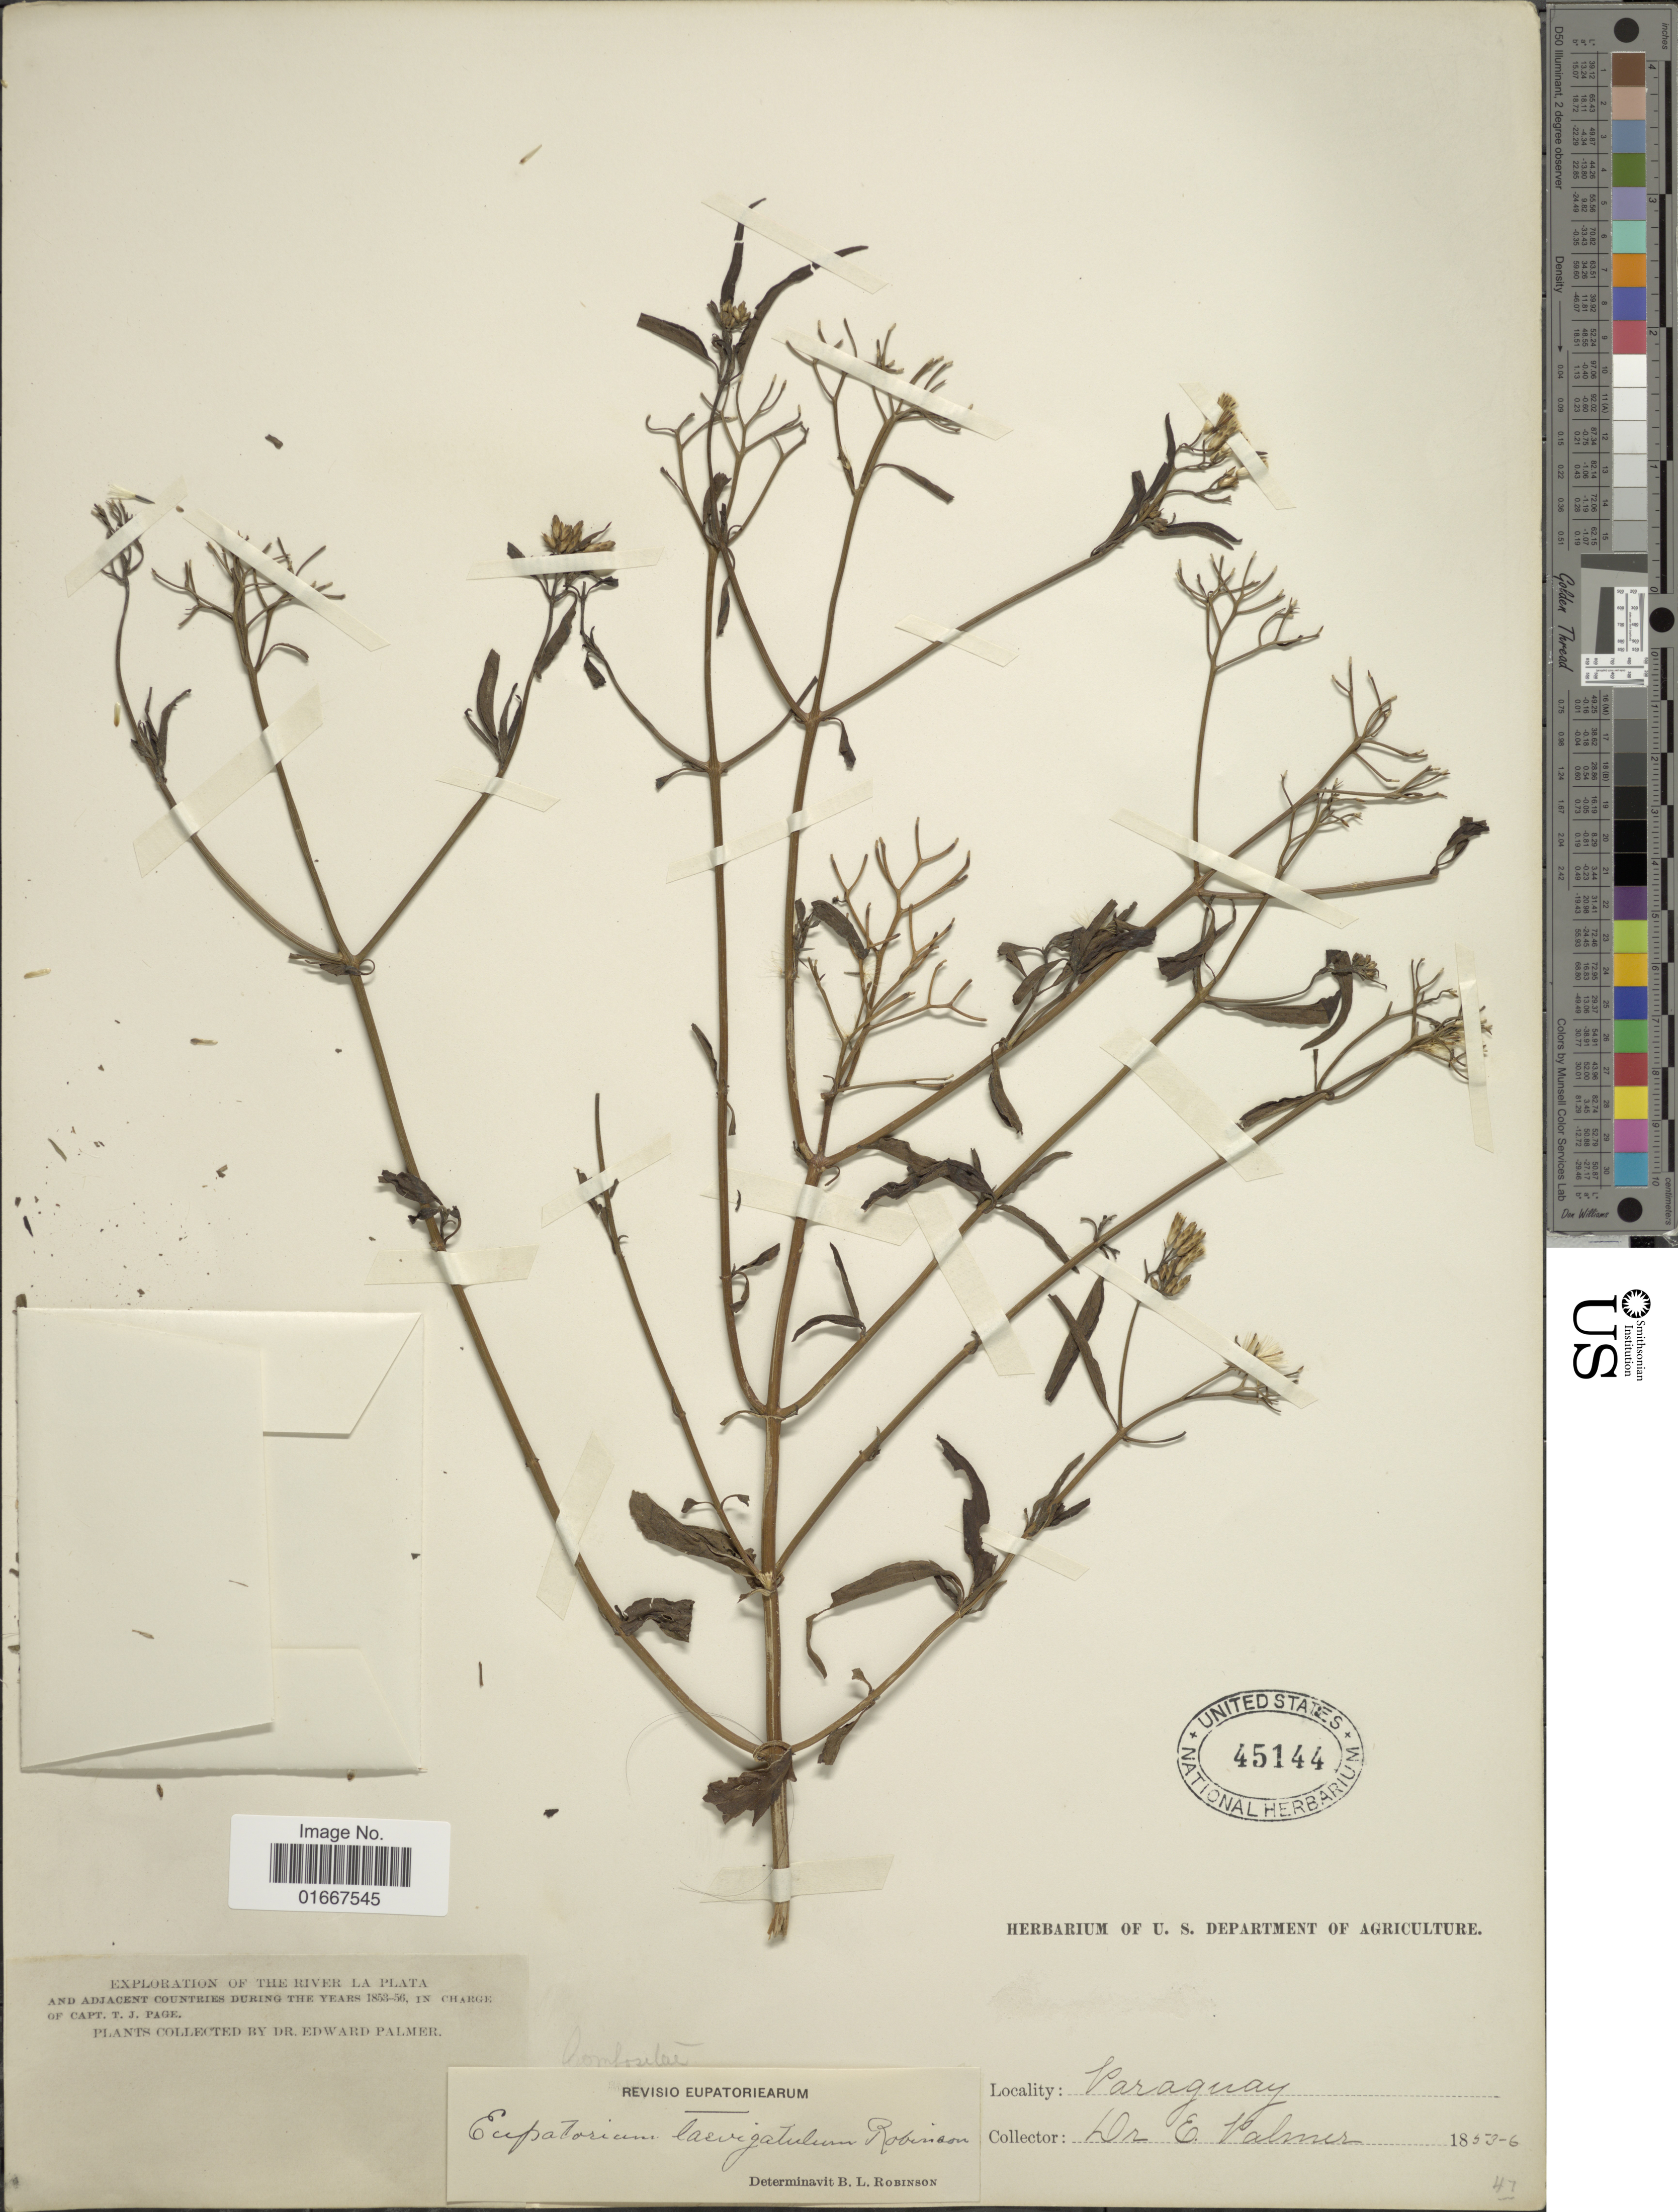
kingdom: Plantae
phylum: Tracheophyta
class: Magnoliopsida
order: Asterales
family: Asteraceae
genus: Chromolaena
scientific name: Chromolaena christieana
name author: (Baker) R.M. King & H. Rob.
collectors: E. Palmer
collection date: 1853/1856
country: Paraguay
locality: The River La Plata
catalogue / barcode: US 45144